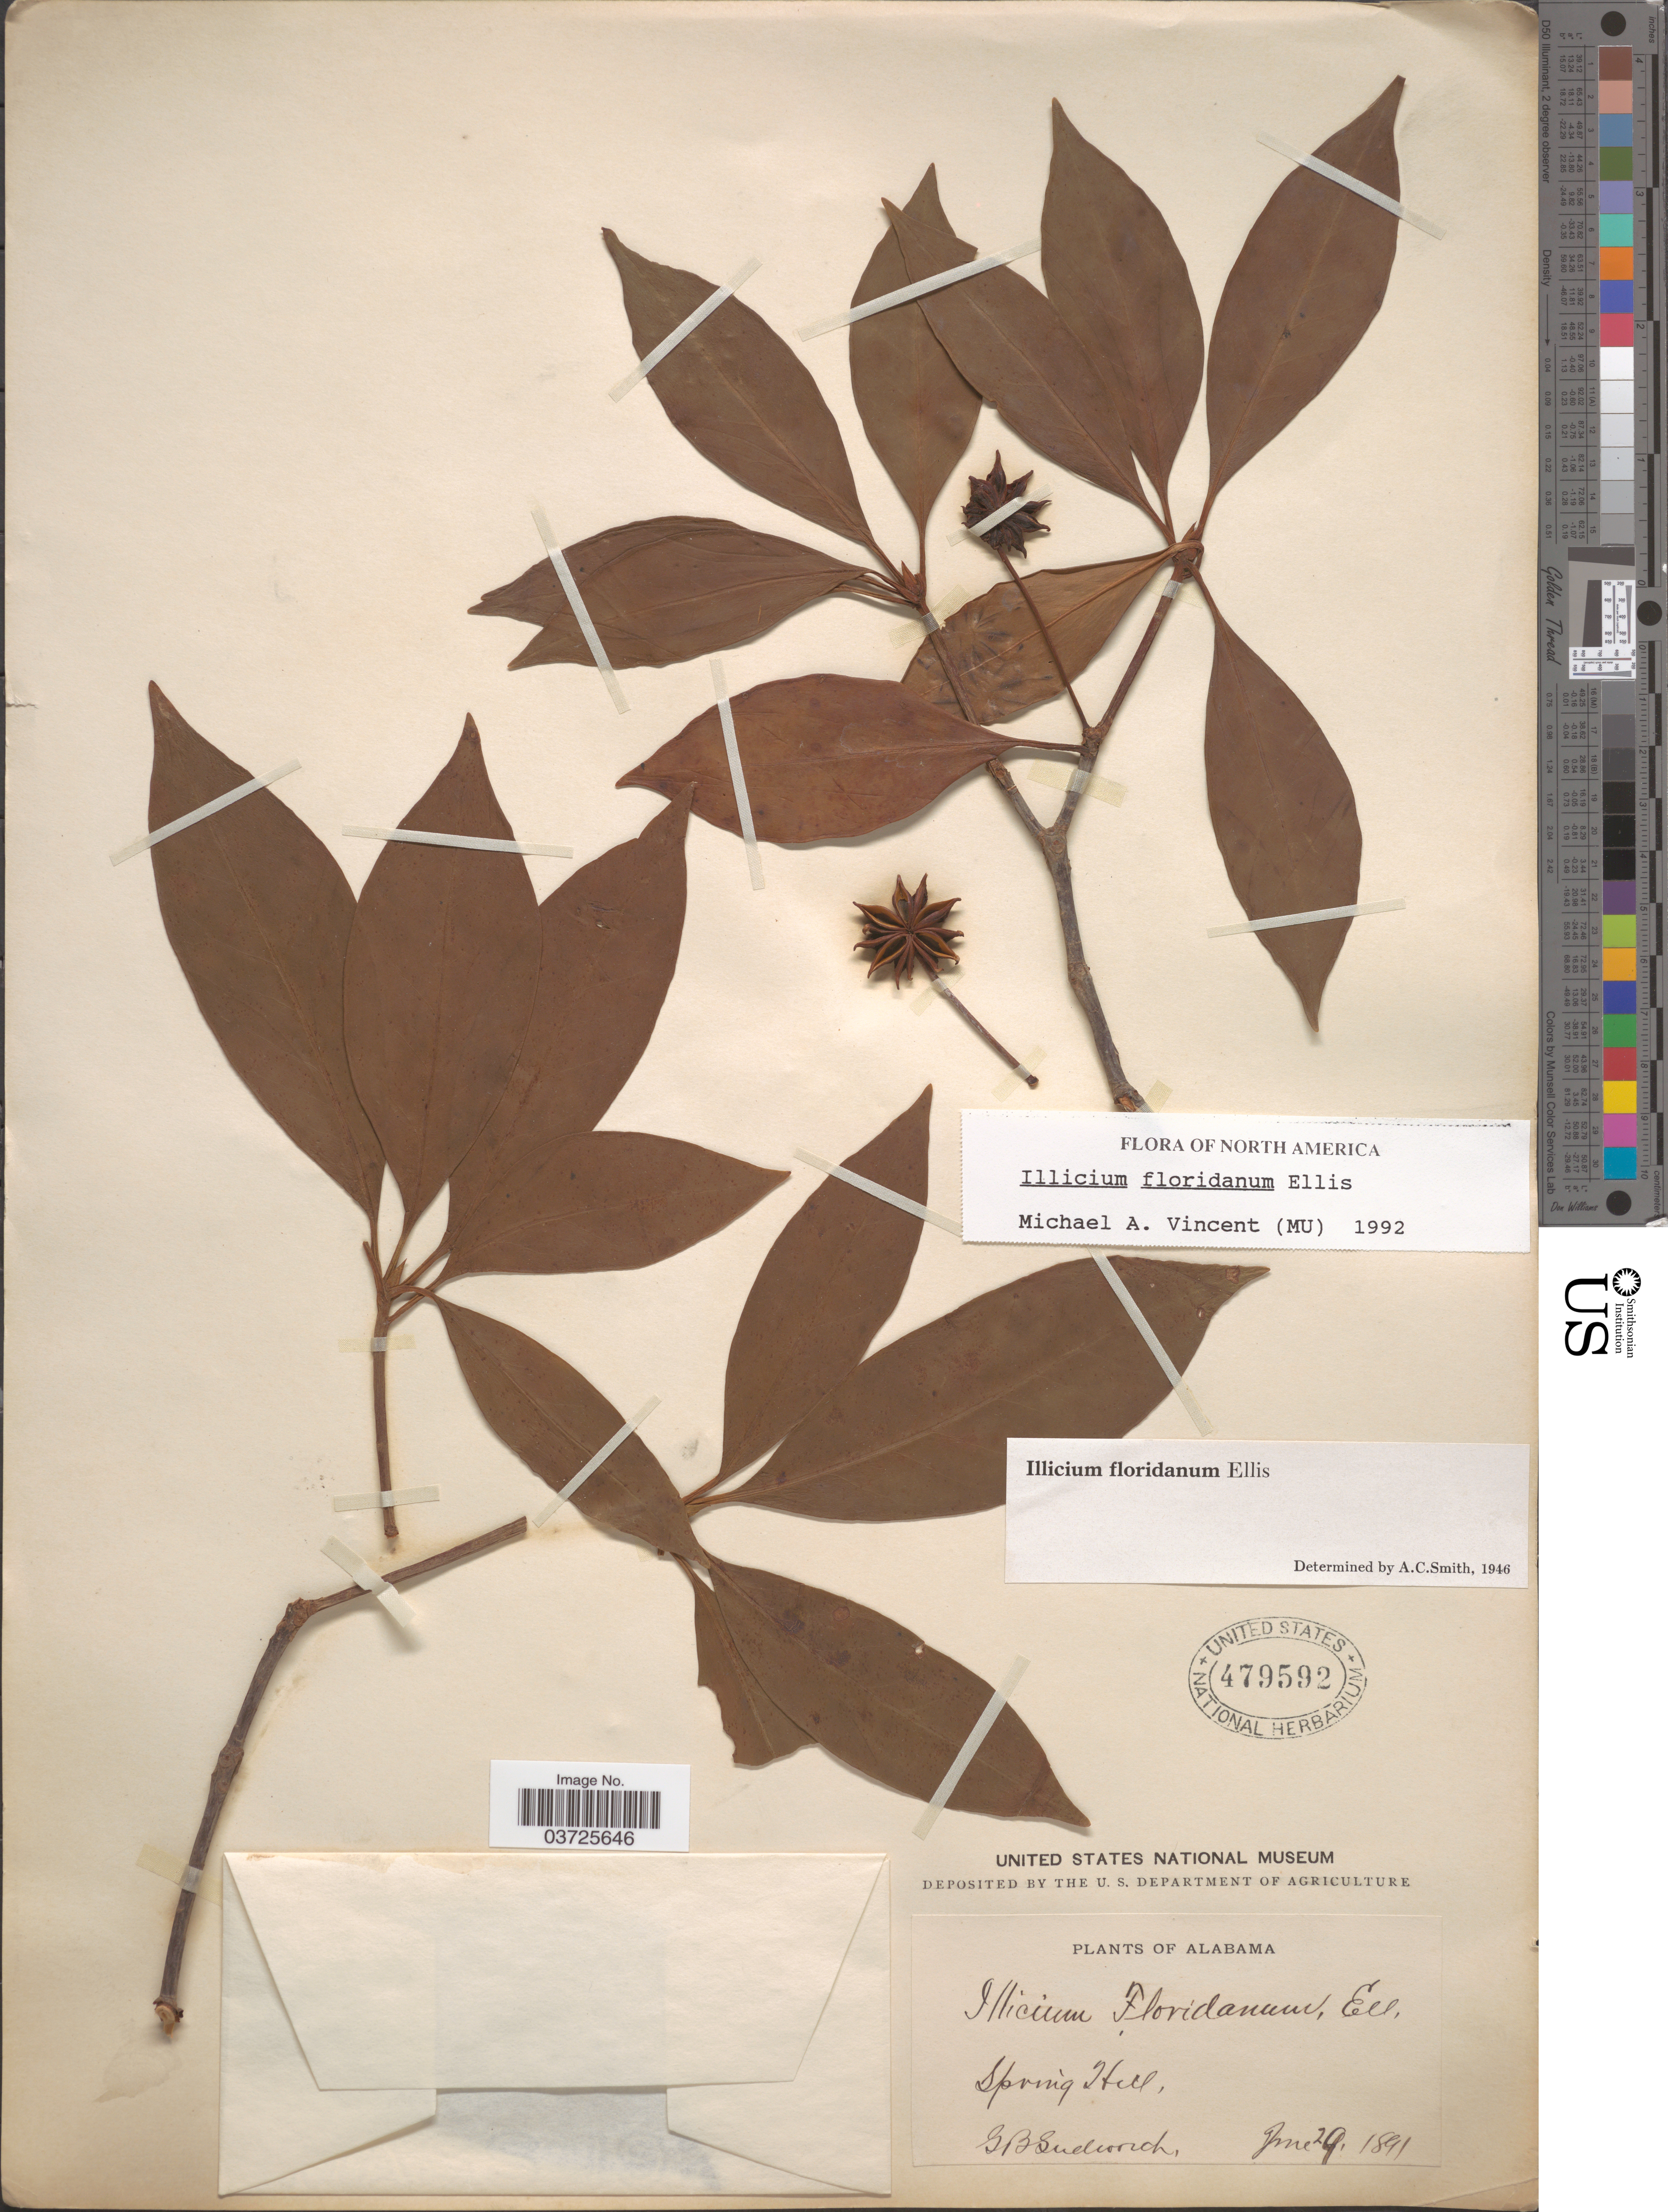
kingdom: Plantae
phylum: Tracheophyta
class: Magnoliopsida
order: Austrobaileyales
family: Schisandraceae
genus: Illicium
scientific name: Illicium floridanum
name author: J. Ellis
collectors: G. B. Sudworth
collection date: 1891-06-29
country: United States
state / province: Alabama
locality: Spring Hill.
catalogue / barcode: US 479592